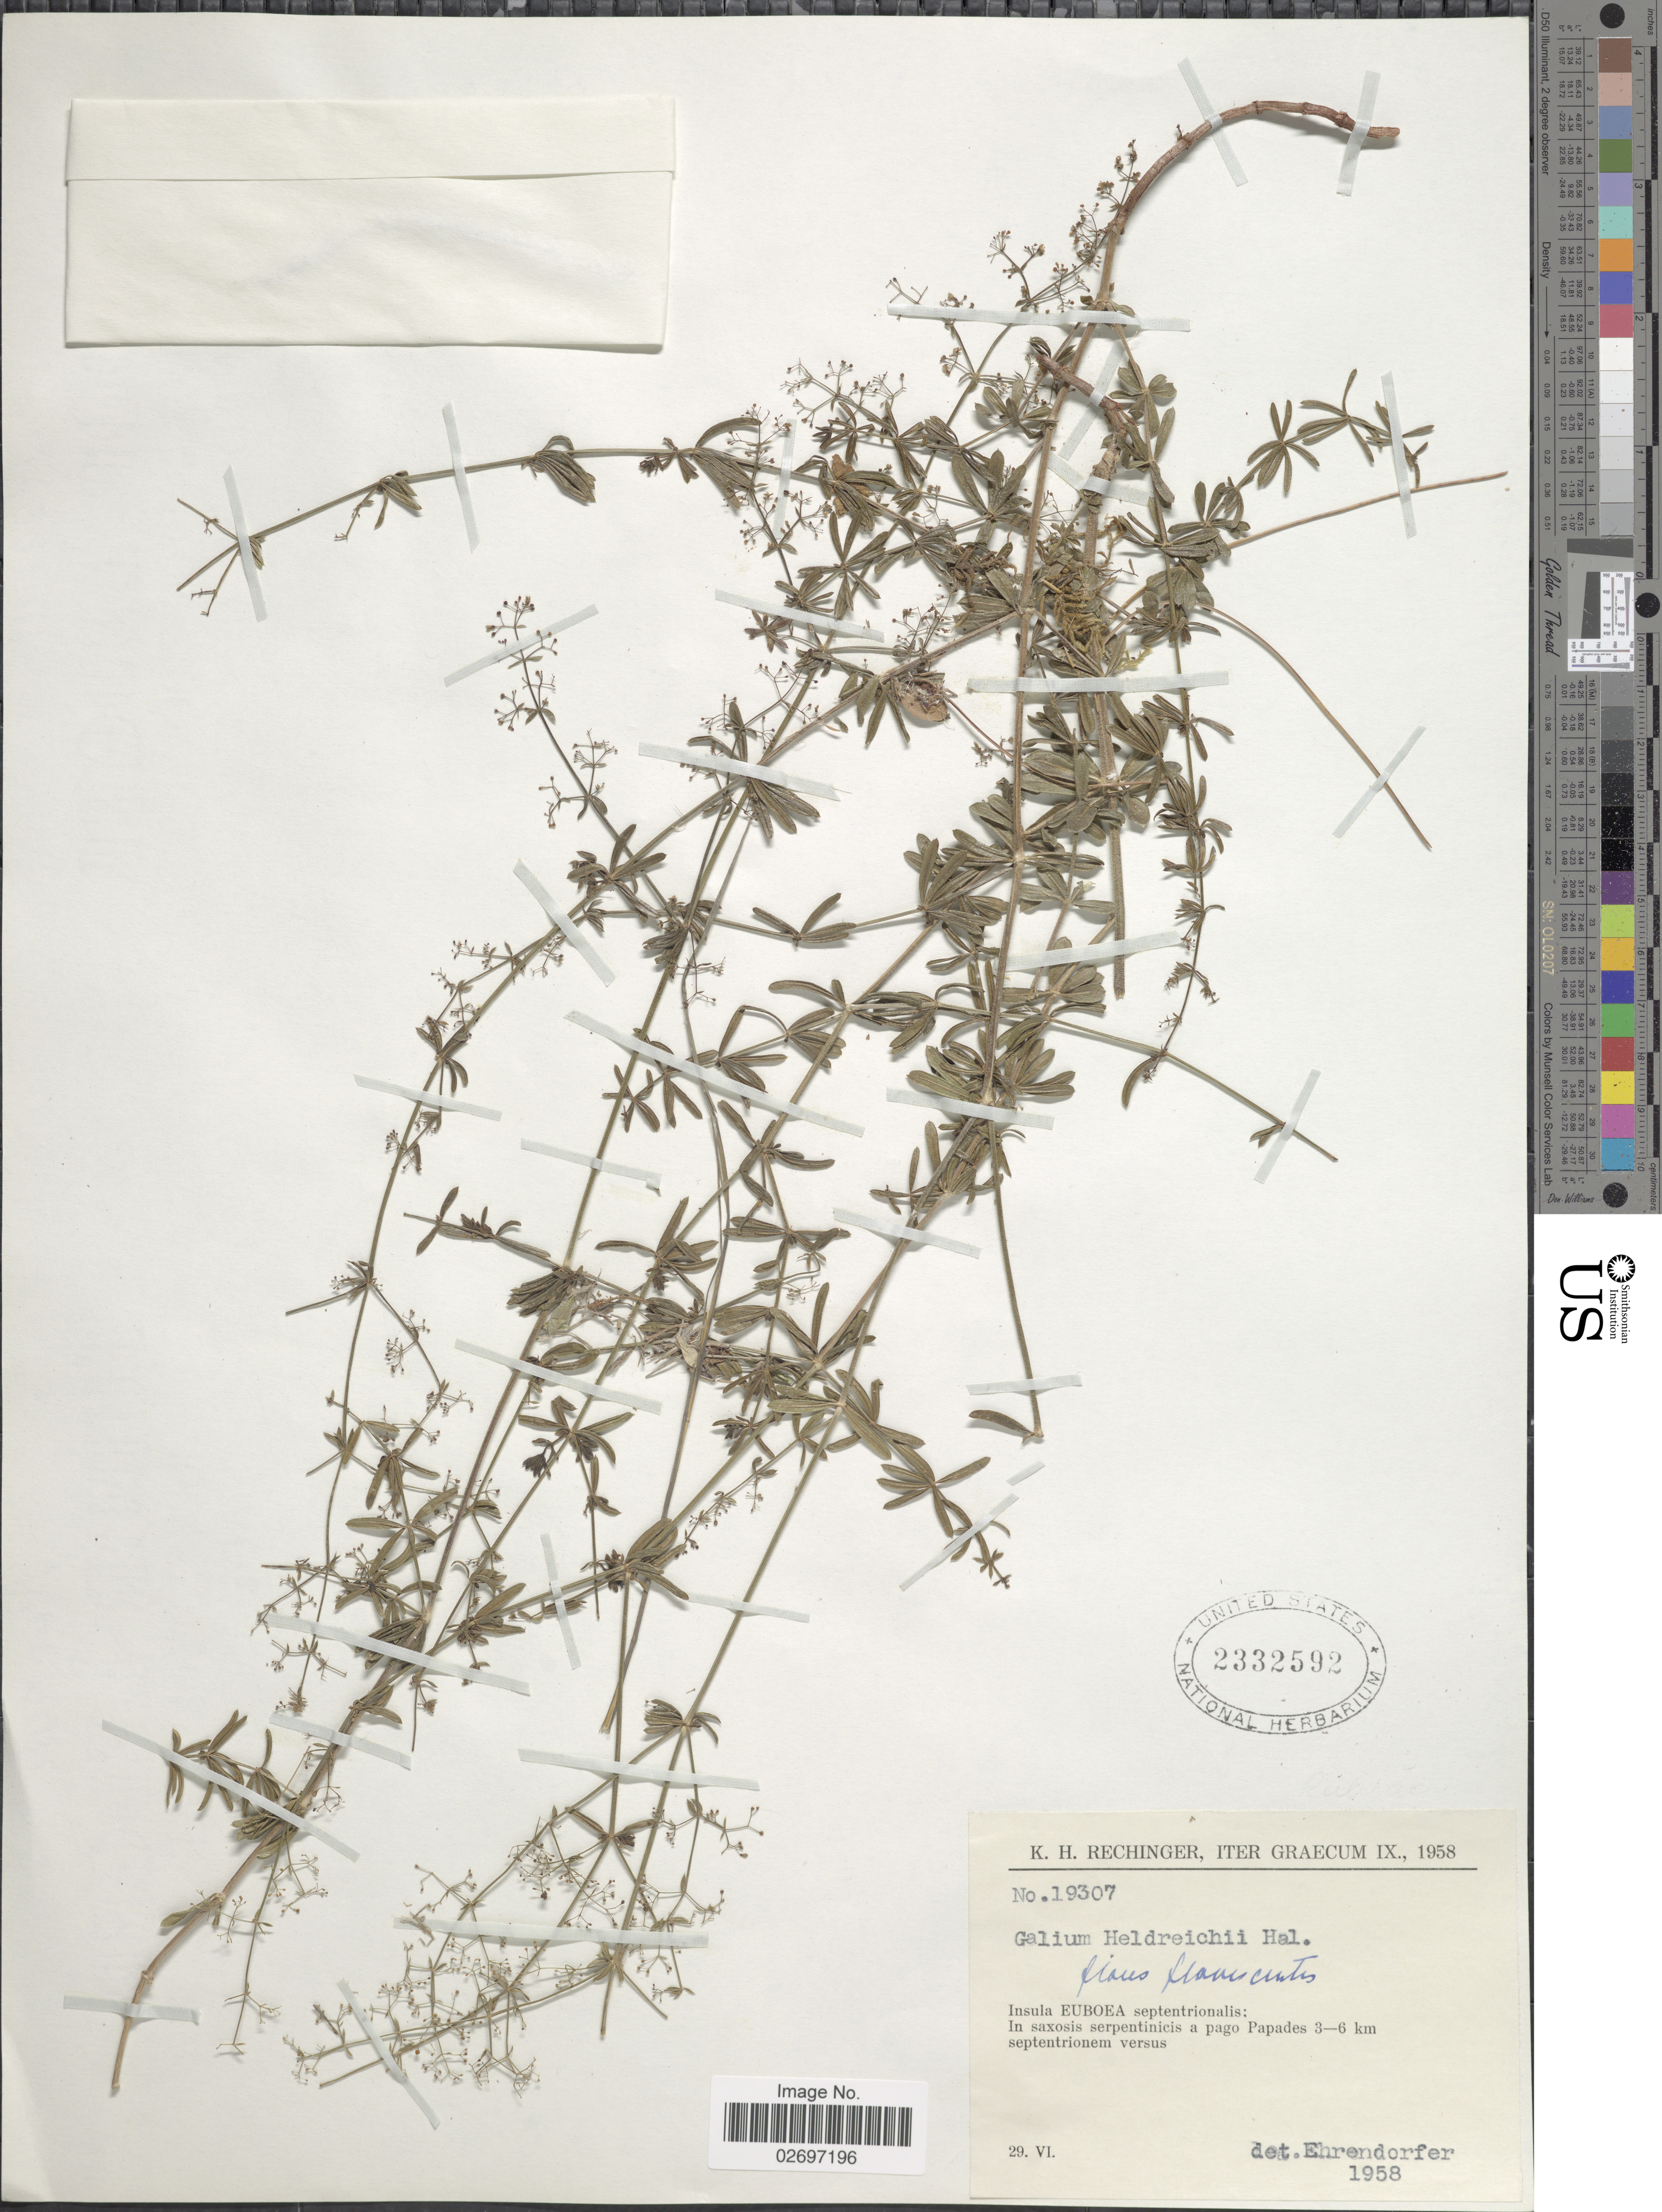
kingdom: Plantae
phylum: Tracheophyta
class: Magnoliopsida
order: Gentianales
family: Rubiaceae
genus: Galium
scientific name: Galium heldreichii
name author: Halácsy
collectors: K. H. Rechinger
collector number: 19307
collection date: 1958-06-29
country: Greece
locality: Insula Euboboea septentrionalis: in saxosis serpetinicis a pgo papades 3-6 km septentrionem versus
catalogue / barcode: US 2332592